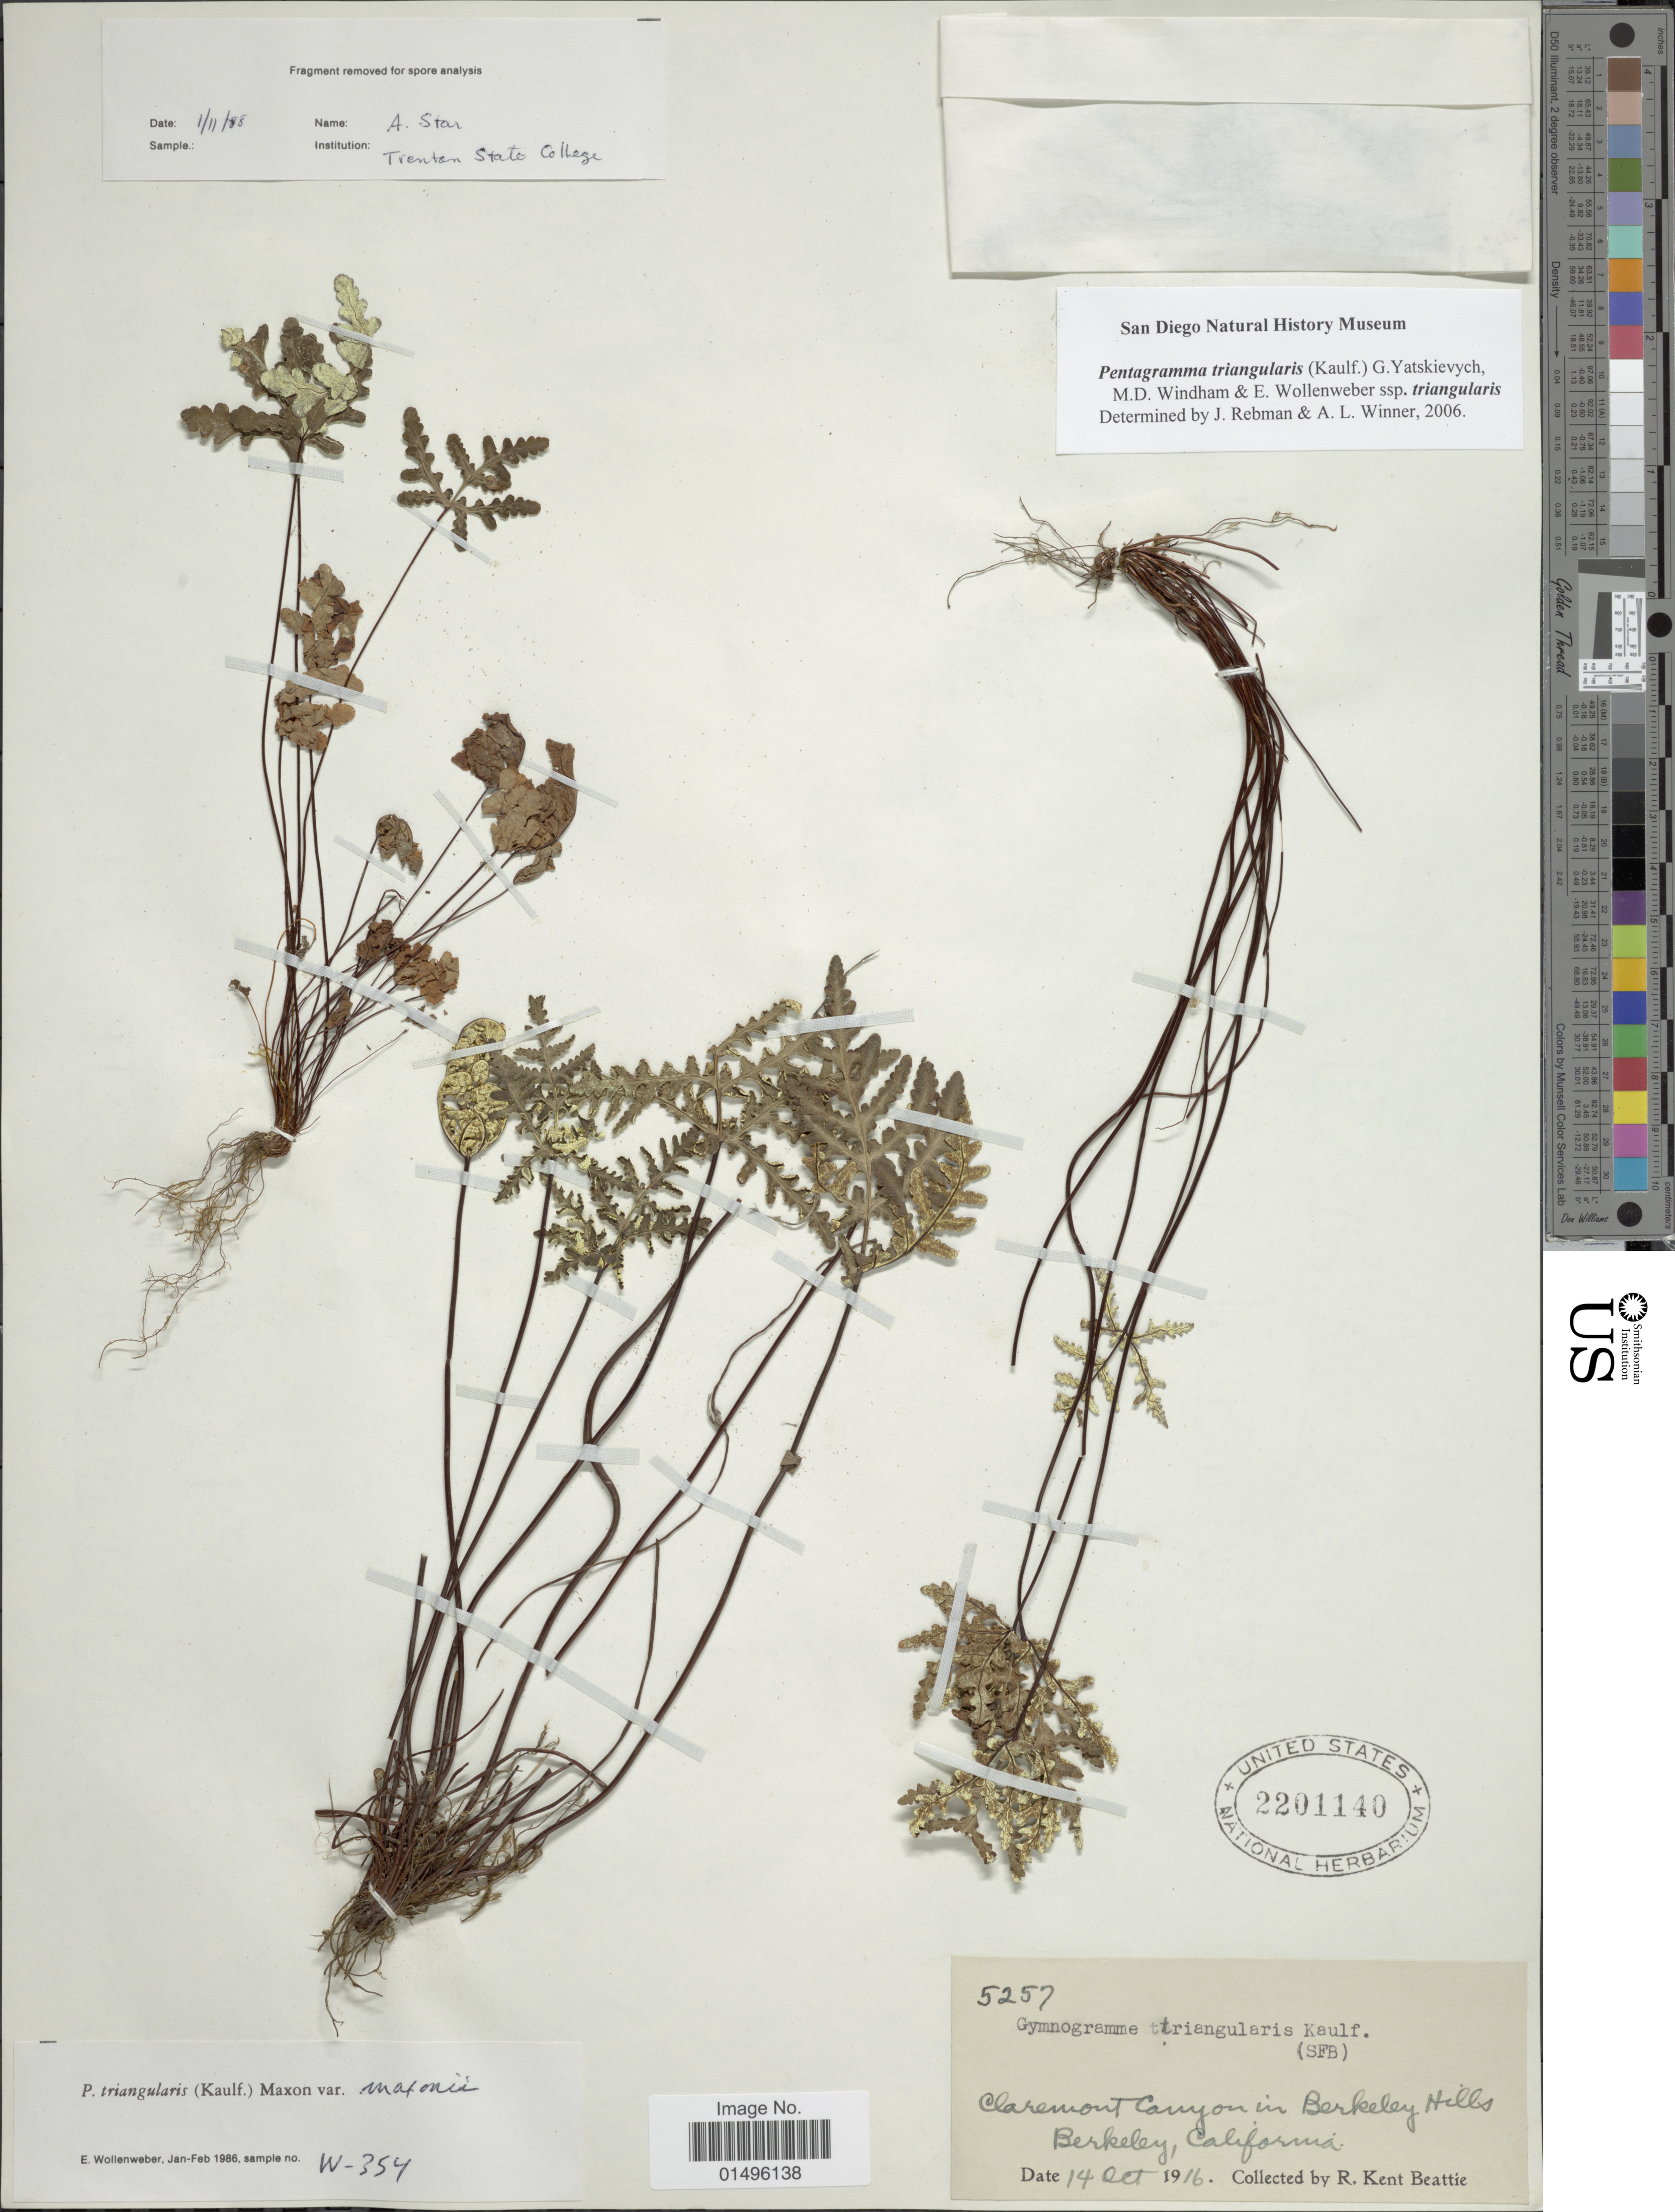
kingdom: Plantae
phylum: Tracheophyta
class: Polypodiopsida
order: Polypodiales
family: Pteridaceae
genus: Pentagramma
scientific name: Pentagramma triangularis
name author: (Kaulf.) Yatsk. et al.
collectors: R. K. Beattie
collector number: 5257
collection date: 1916-10-14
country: United States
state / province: California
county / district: Alameda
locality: California, Claremont Canyon in Berkeley Hills, Berkley.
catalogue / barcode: US 2201140